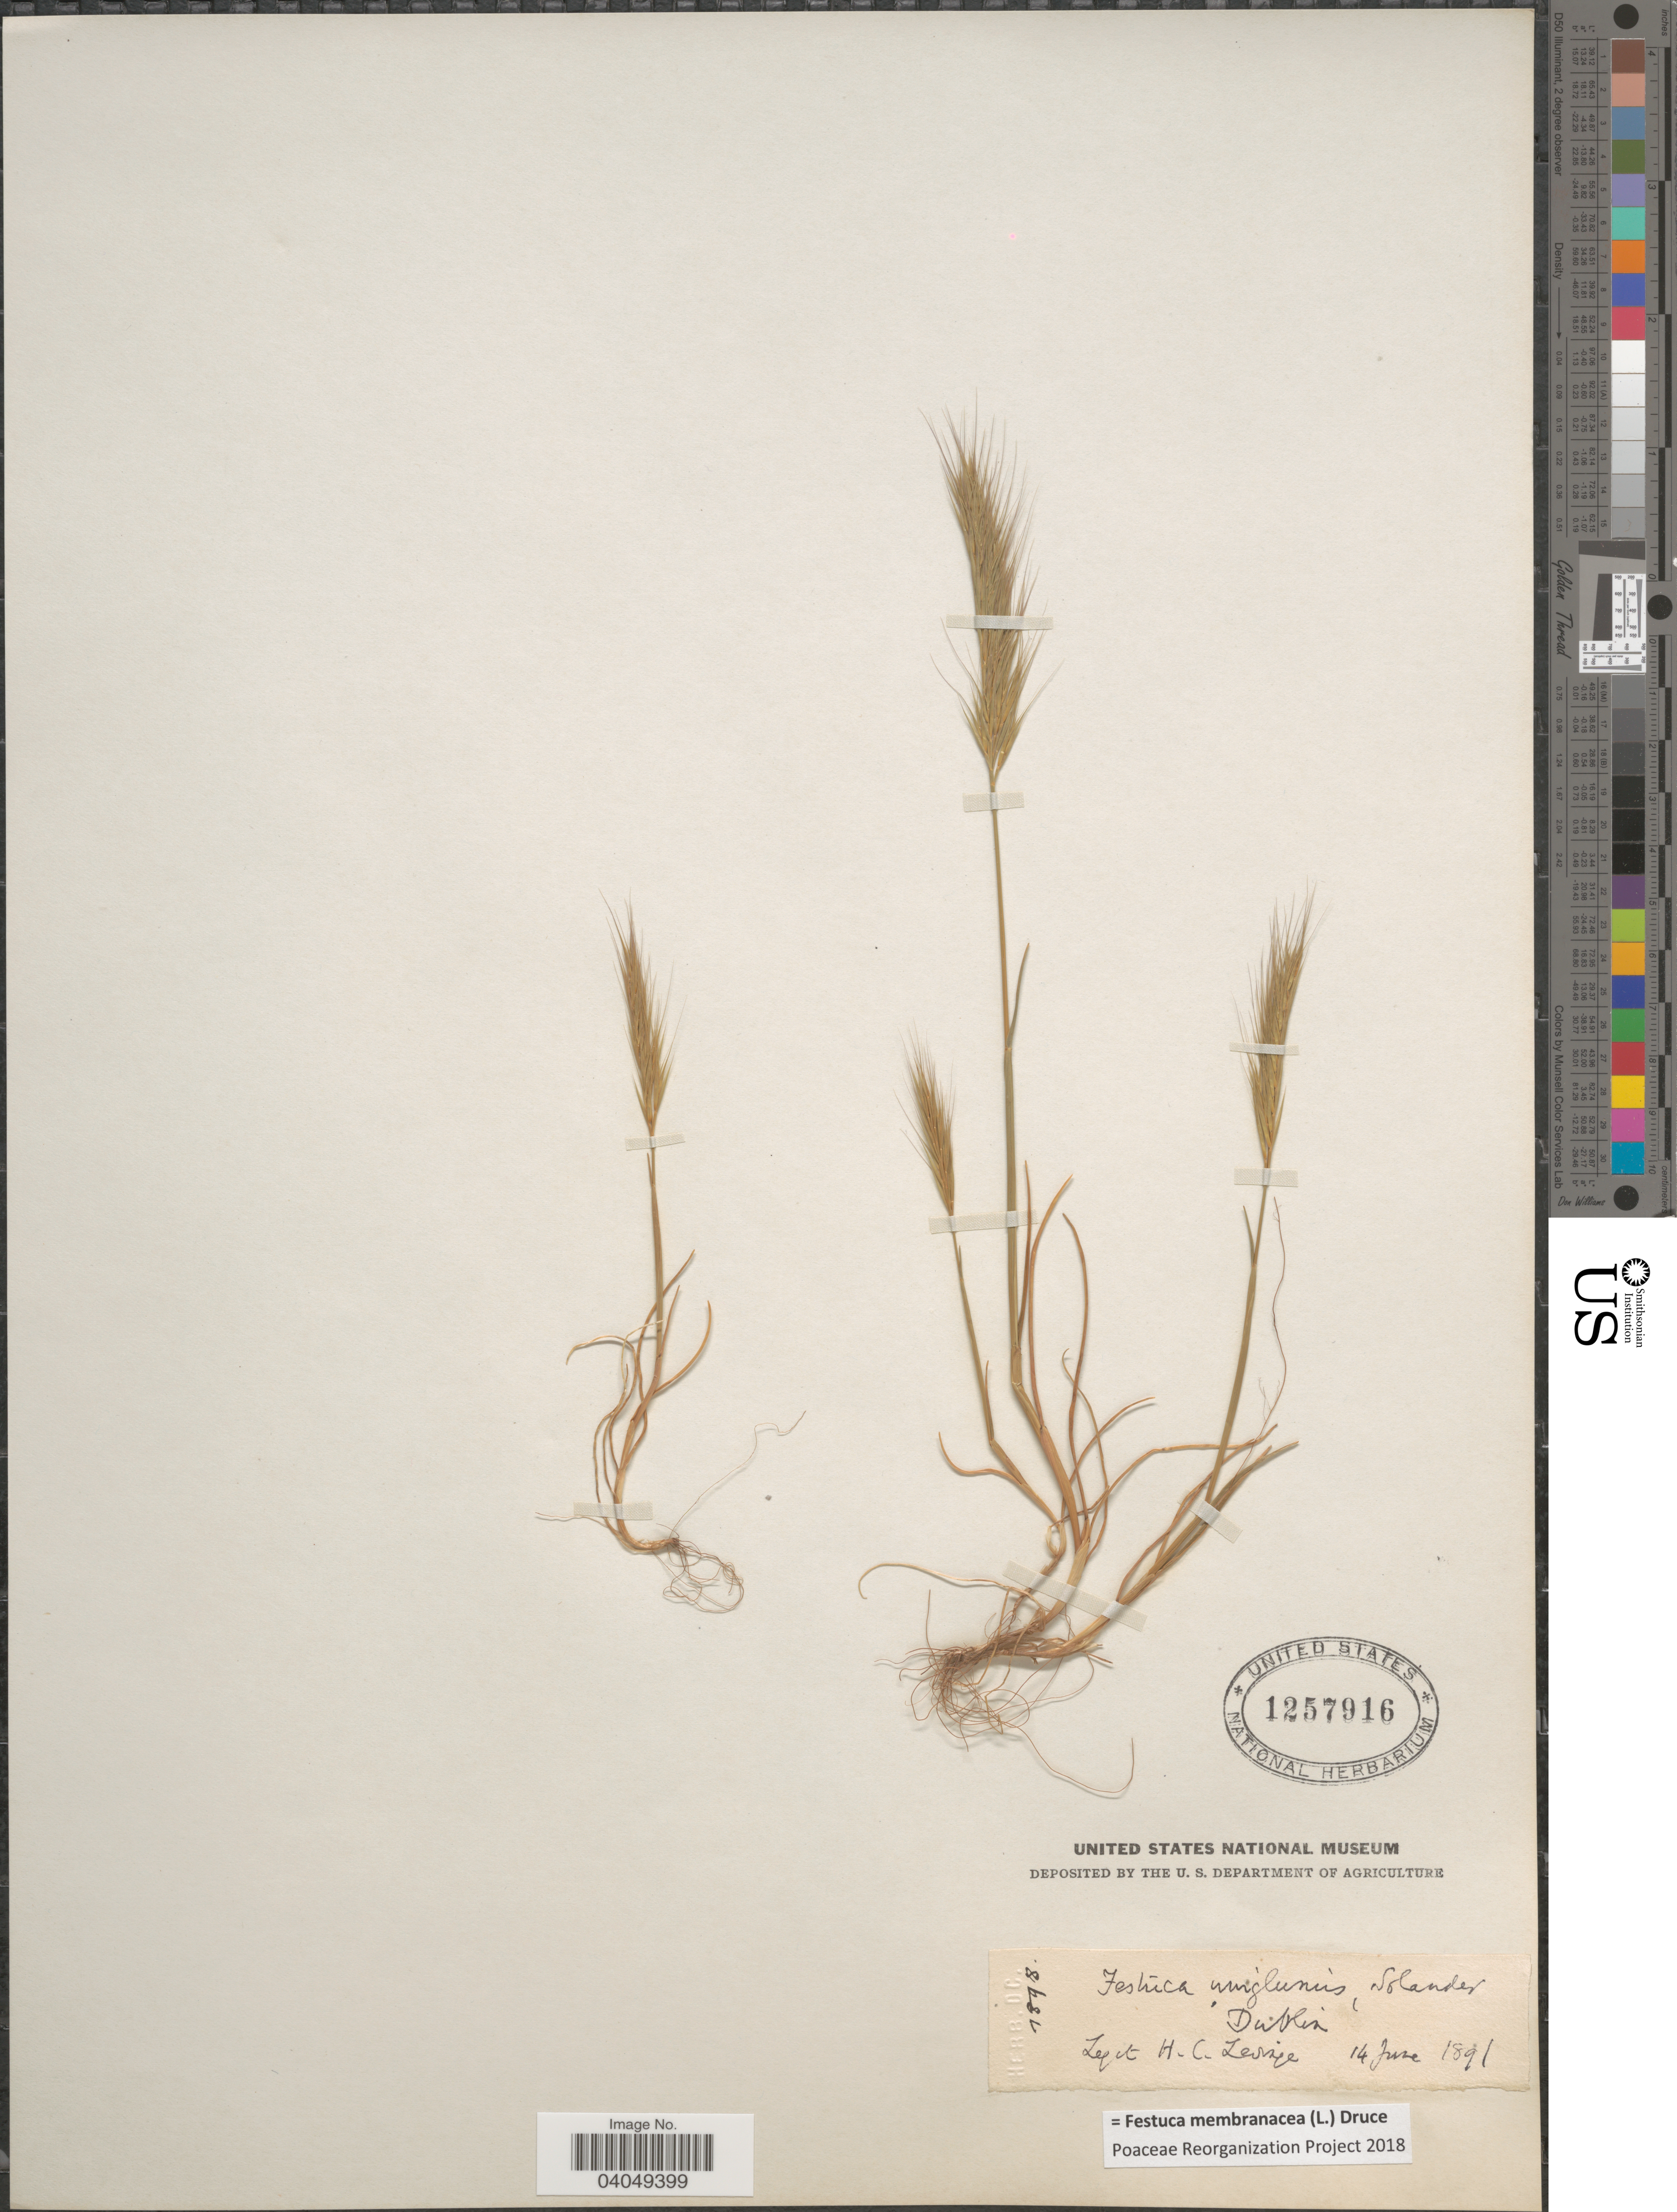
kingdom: Plantae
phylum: Tracheophyta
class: Liliopsida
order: Poales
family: Poaceae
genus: Festuca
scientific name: Festuca membranacea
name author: Kit.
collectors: H. Levinge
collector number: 1898 ?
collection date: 1891-06-14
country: Ireland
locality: Dublin.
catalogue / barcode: US 1257916